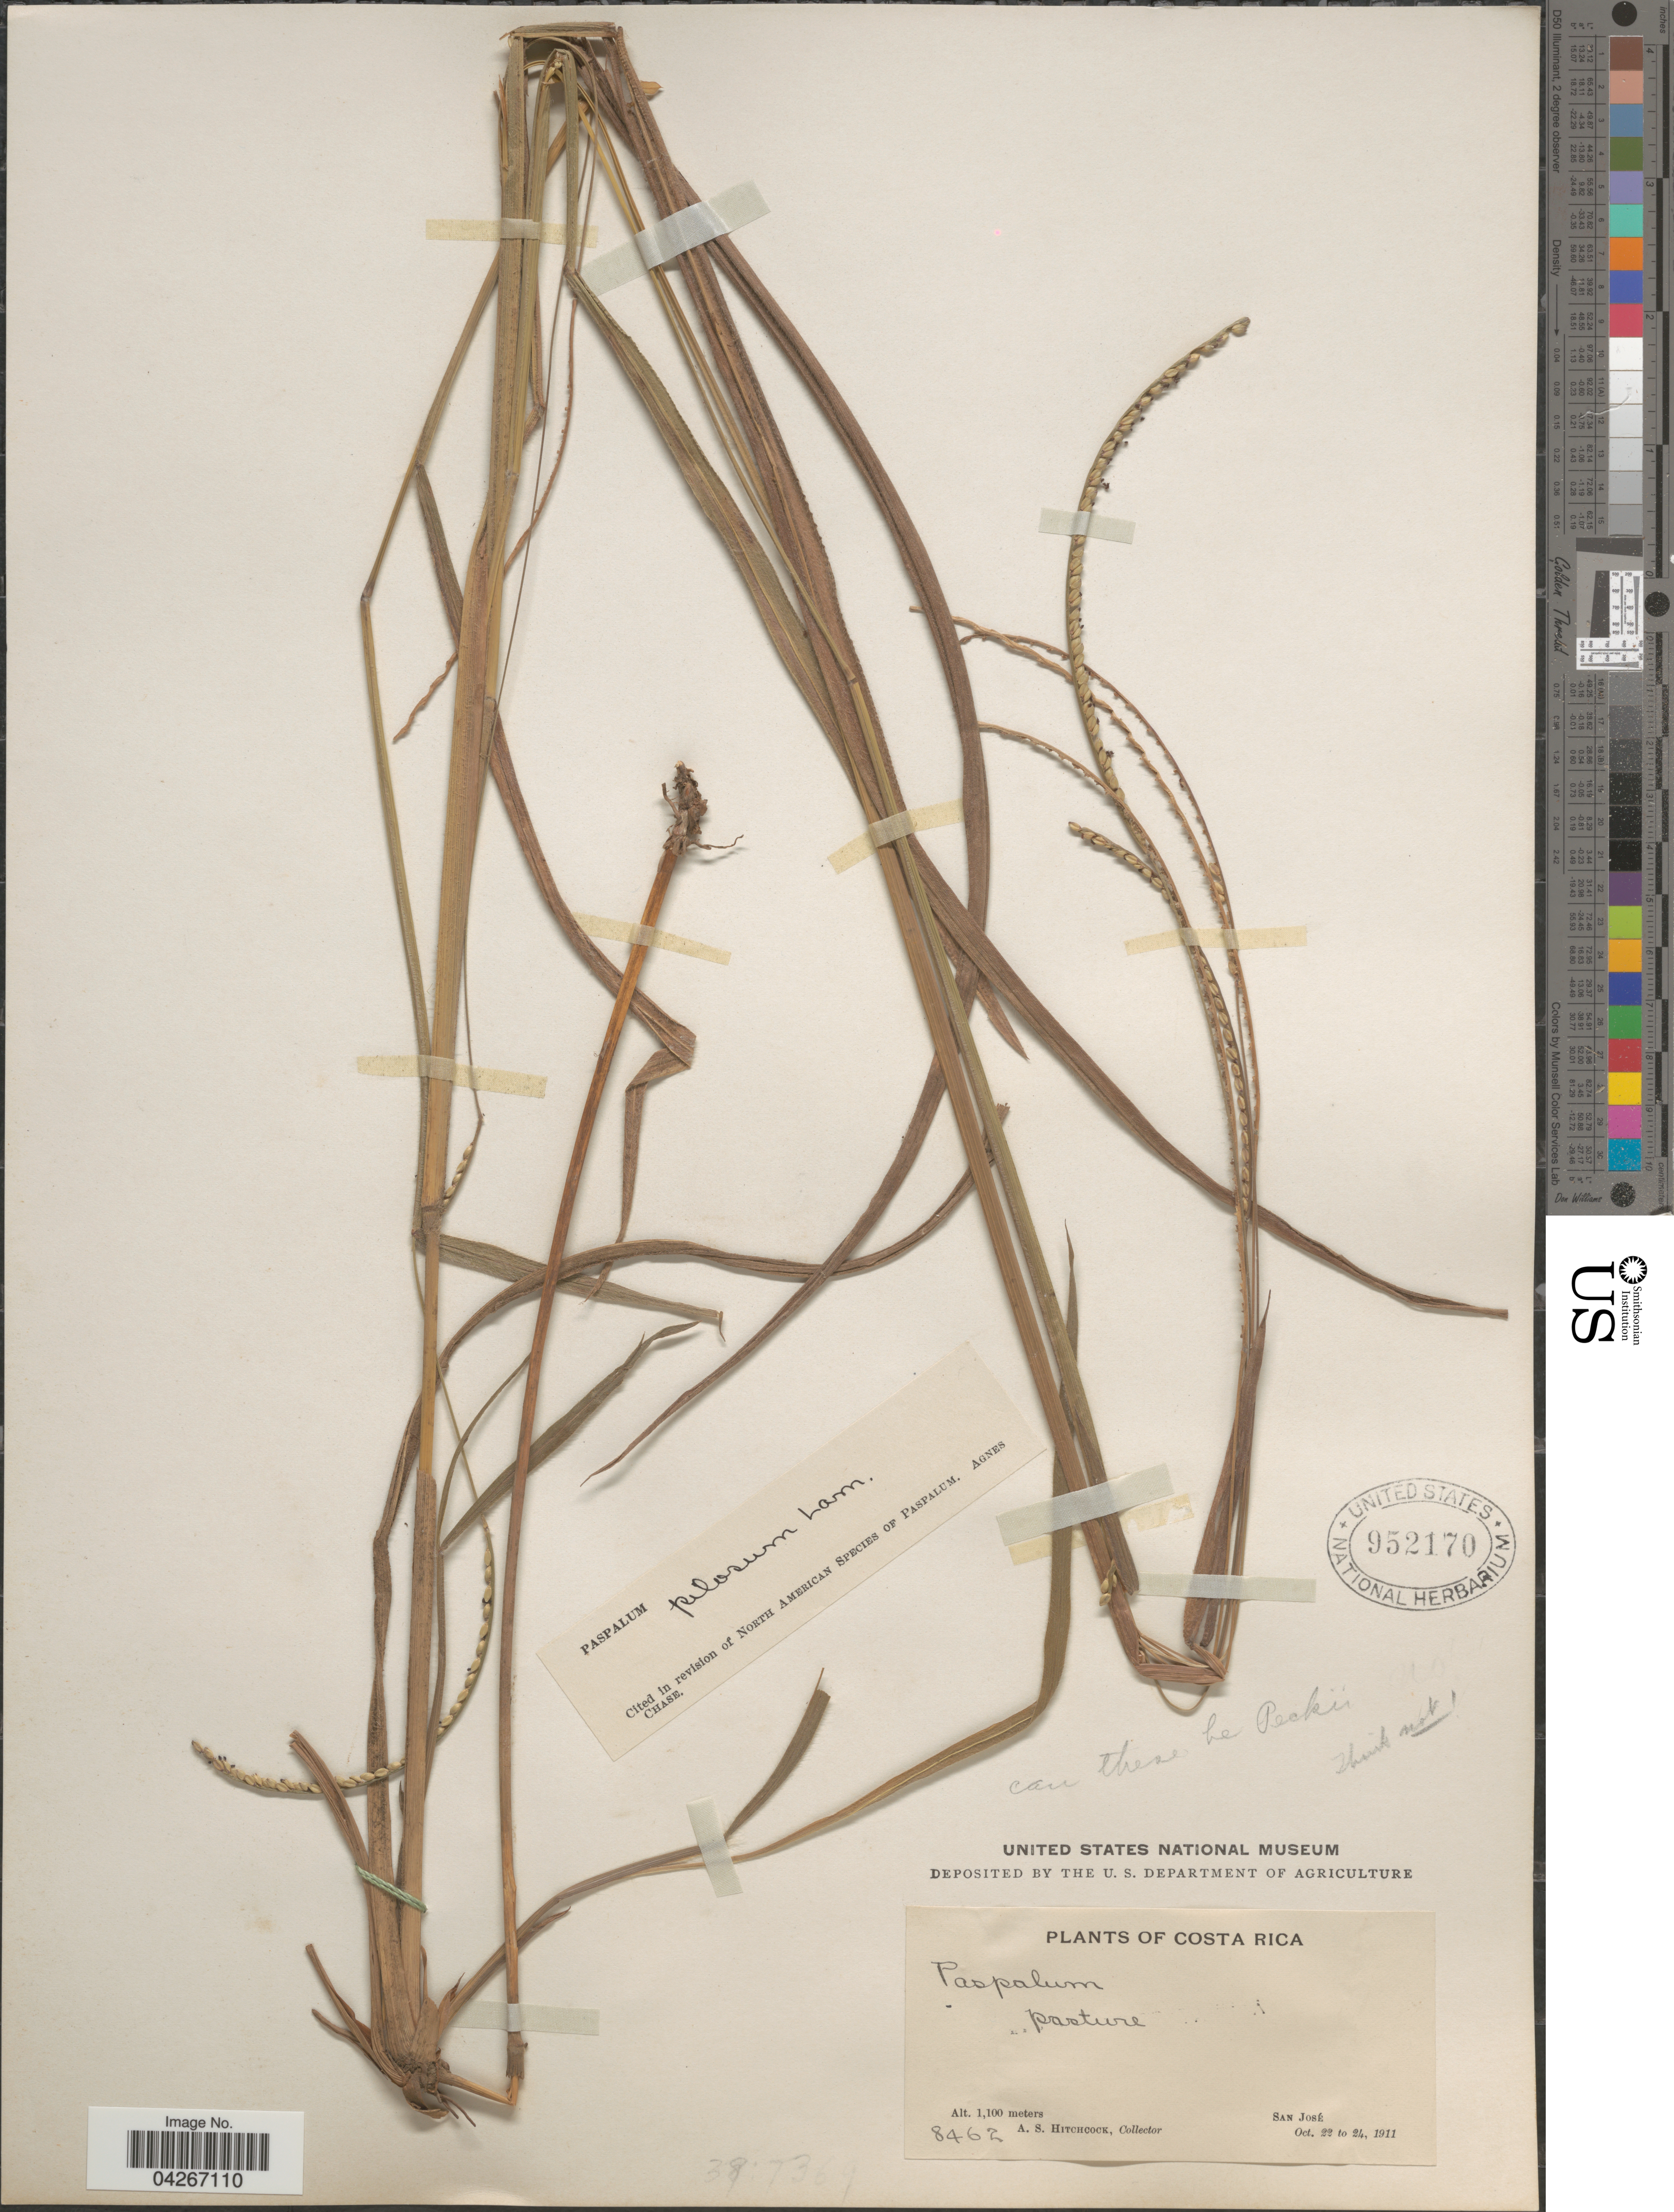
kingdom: Plantae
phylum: Tracheophyta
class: Liliopsida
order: Poales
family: Poaceae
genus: Paspalum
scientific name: Paspalum pilosum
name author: Lam.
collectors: A. S. Hitchcock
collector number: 8462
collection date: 1911-10-22/1911-10-24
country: Costa Rica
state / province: San José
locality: Pasture.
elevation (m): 1100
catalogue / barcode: US 952170